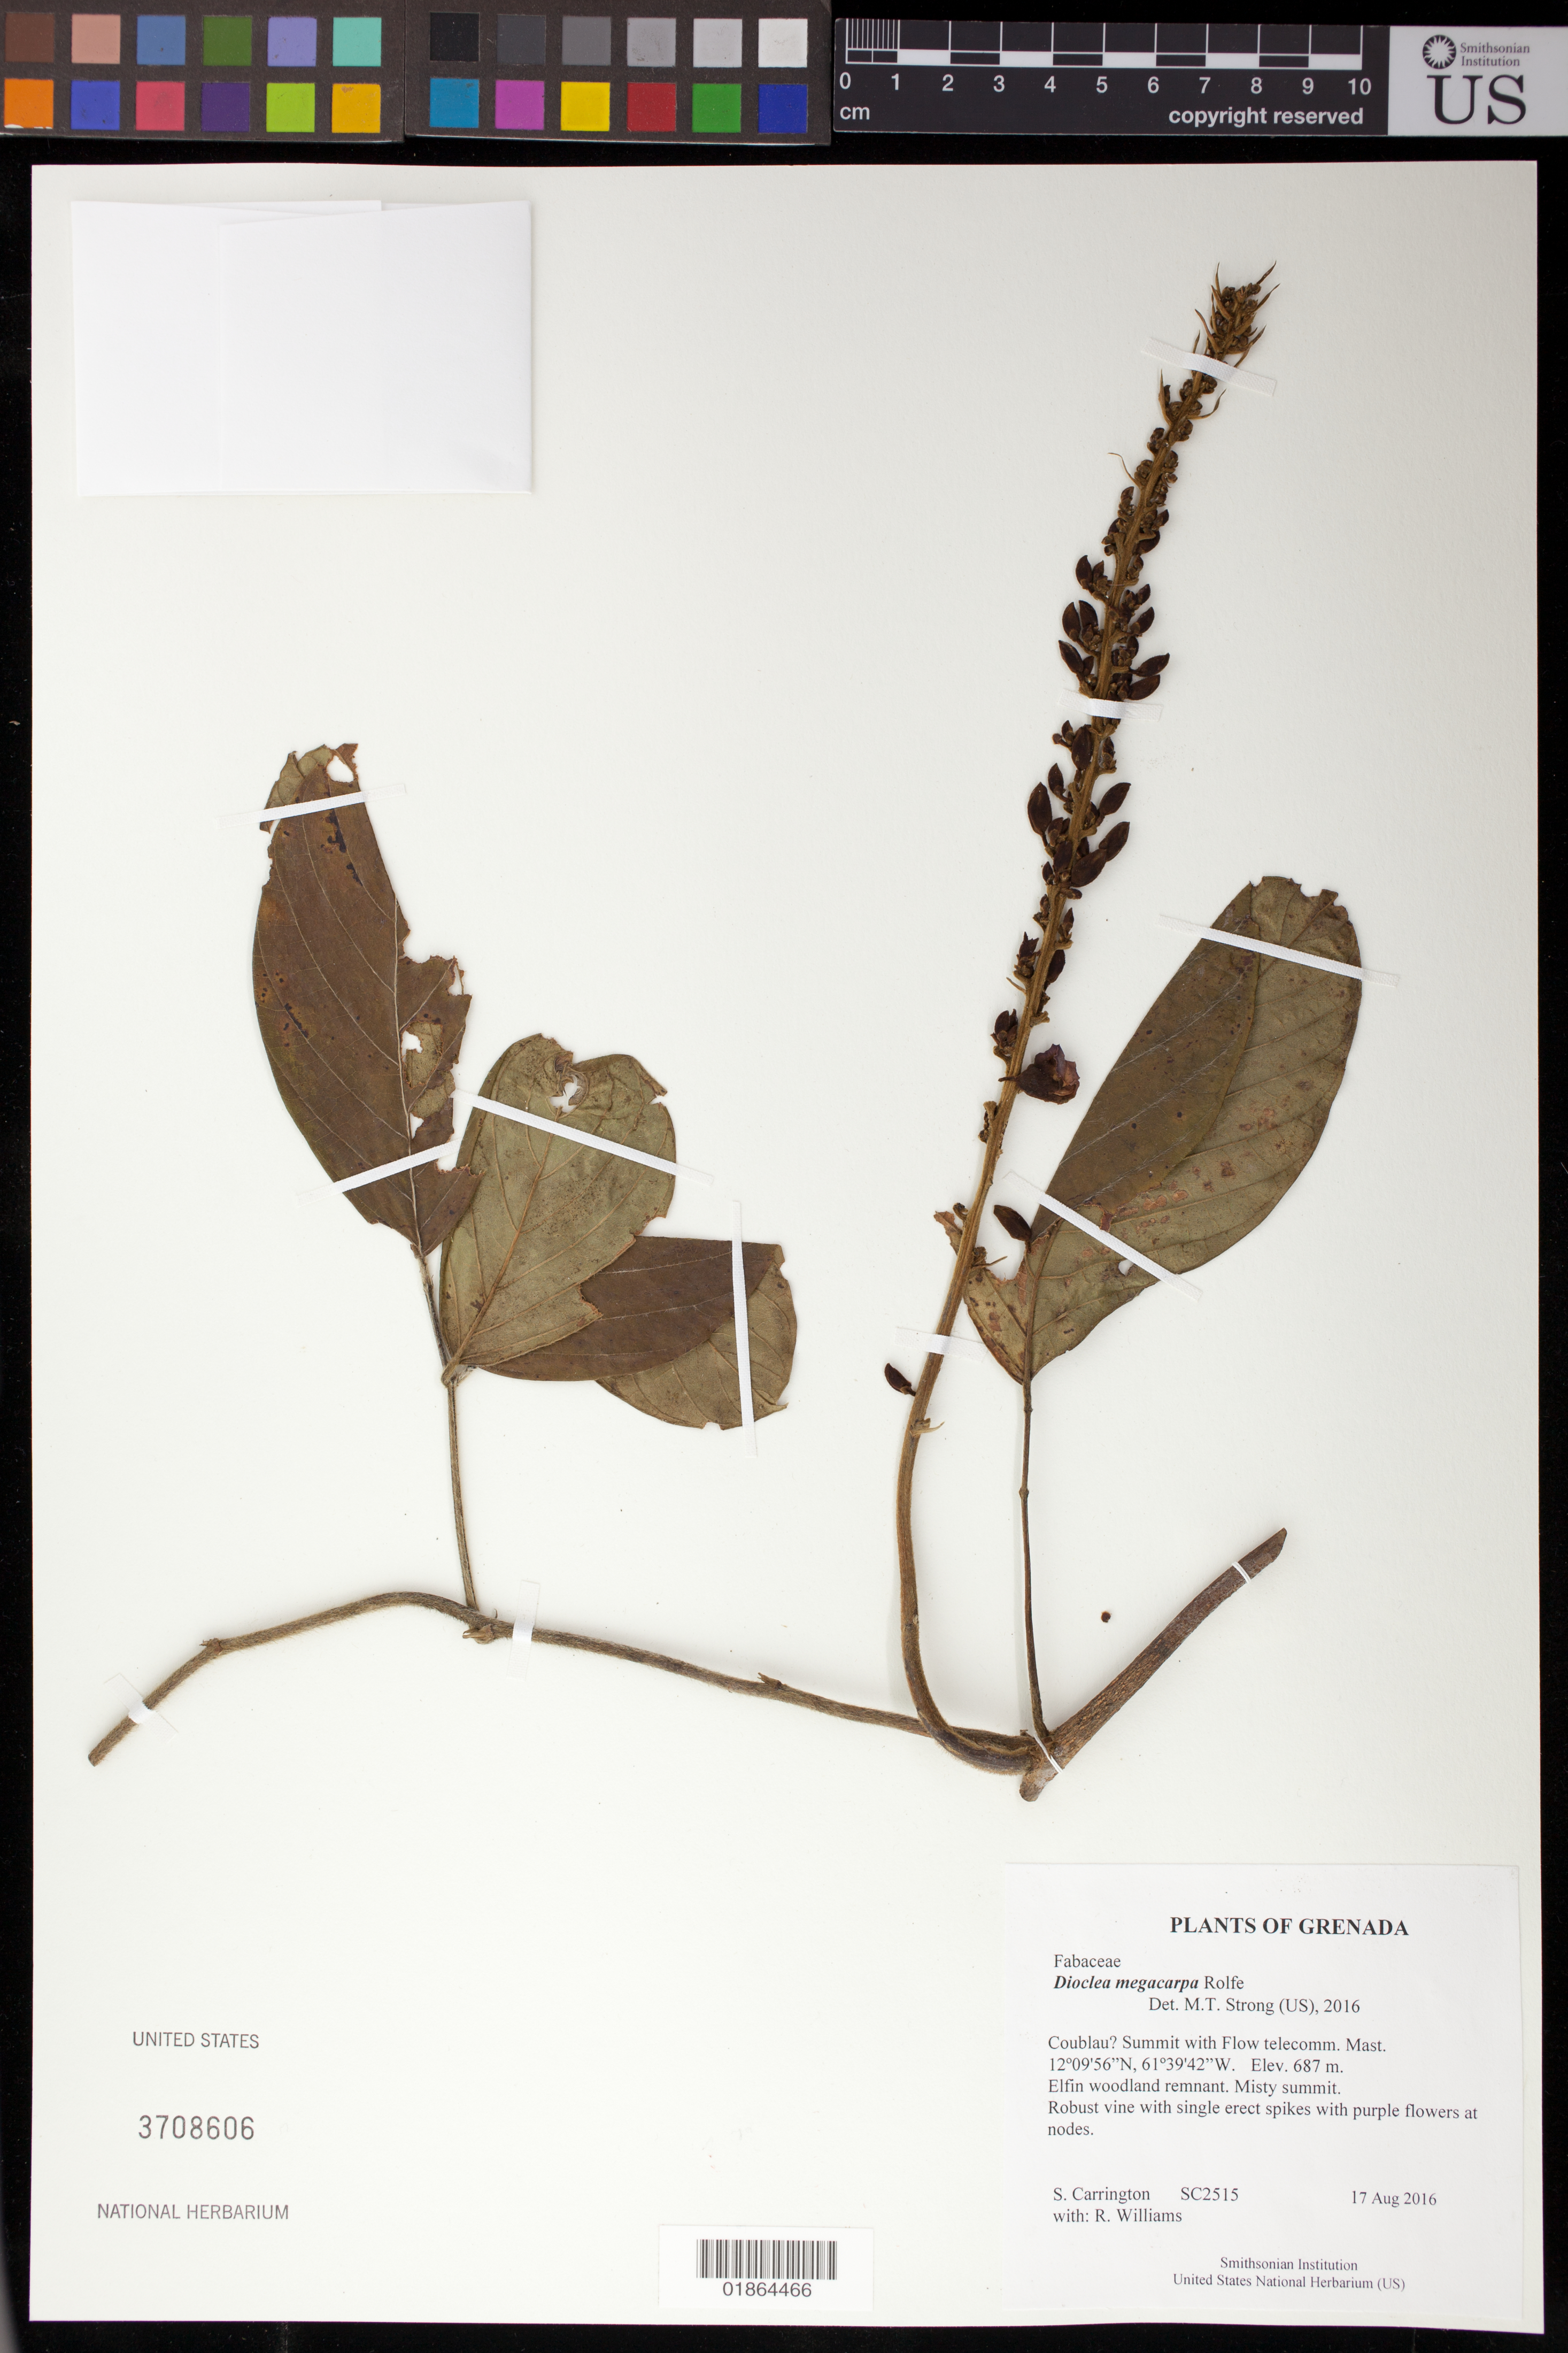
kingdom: Plantae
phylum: Tracheophyta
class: Magnoliopsida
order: Fabales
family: Fabaceae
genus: Macropsychanthus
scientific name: Macropsychanthus megacarpus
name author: (Rolfe) L.P. Queiroz & Snak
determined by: Strong, Mark T., (BOT), Smithsonian Institution - National Museum of Natural History (UNITED STATES)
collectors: C. M. S. Carrington & R. Williams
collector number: SC2515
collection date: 2016-08-17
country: Grenada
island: Grenada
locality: Coublau? Summit with Flow telecomm. Mast.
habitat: Elfin woodland remnant. Misty summit.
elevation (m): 687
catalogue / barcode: US 3708606